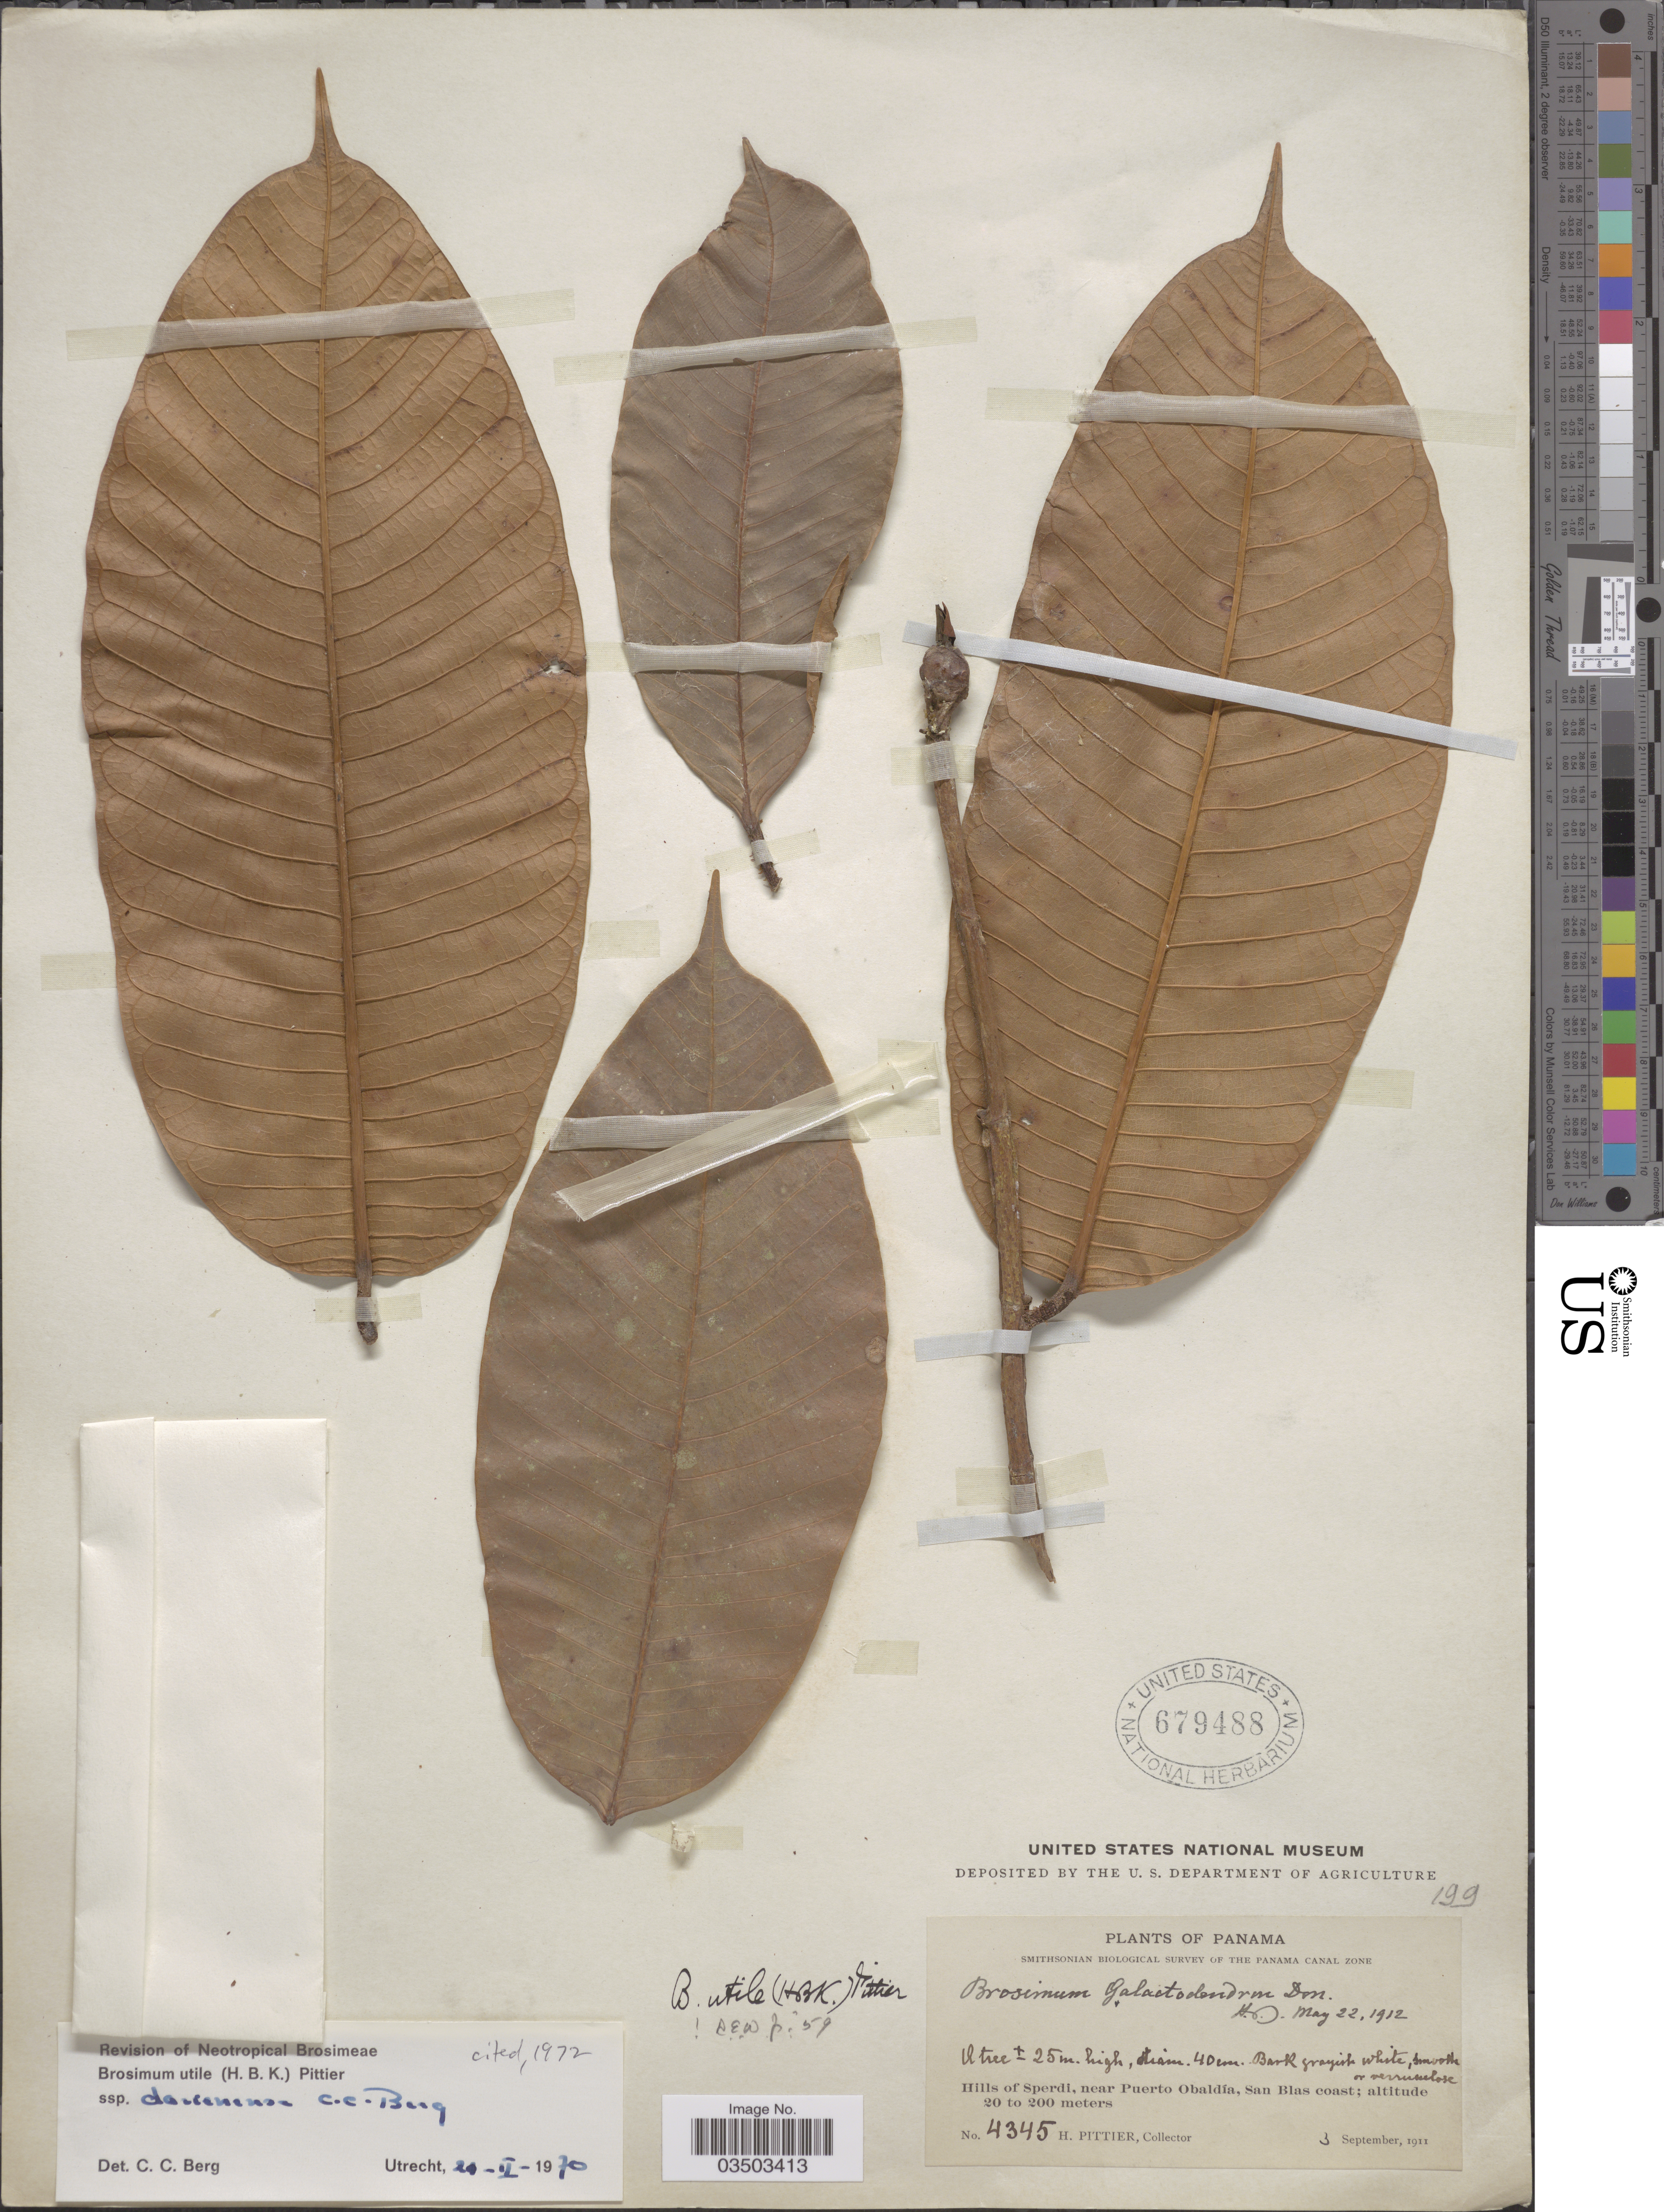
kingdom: Plantae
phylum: Tracheophyta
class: Magnoliopsida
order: Rosales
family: Moraceae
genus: Brosimum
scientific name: Brosimum utile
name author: (Kunth) Oken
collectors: H. F. Pittier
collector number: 4345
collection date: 1911-09-03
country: Panama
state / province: Kuna Yala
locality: Hills of Sperdi, near Puerto Obaldía, San Blas coast.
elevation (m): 20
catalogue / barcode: US 679488